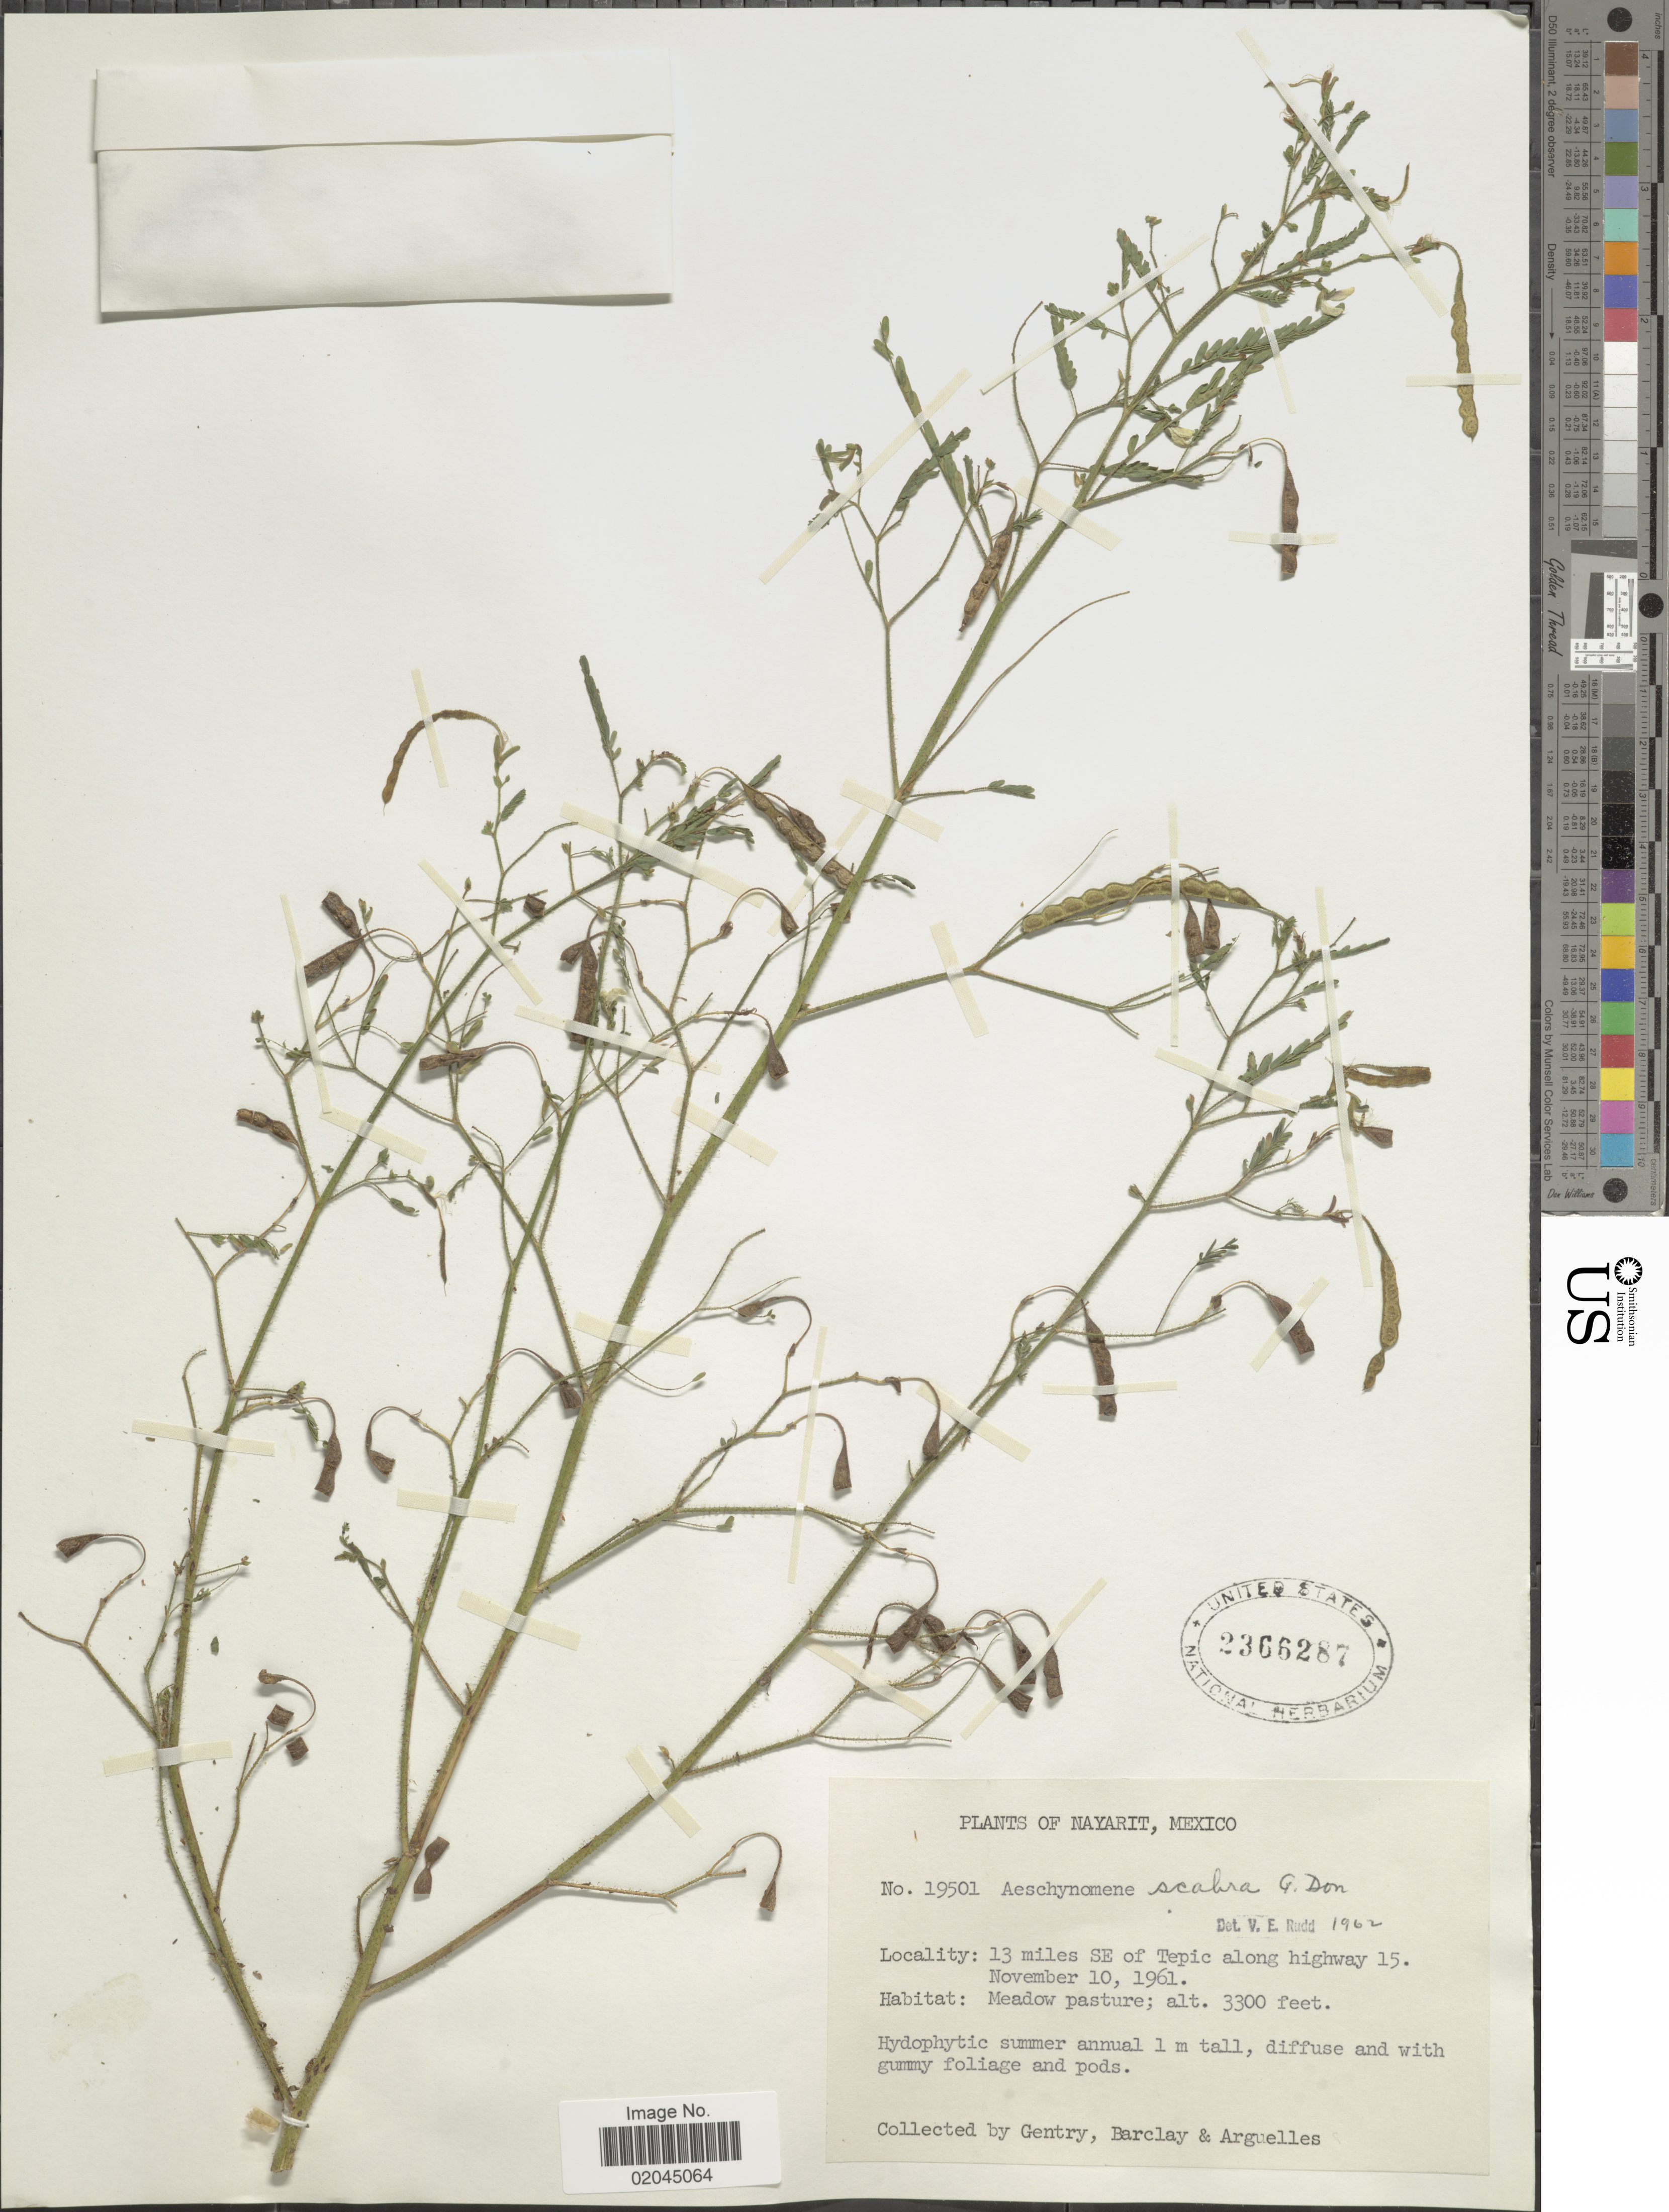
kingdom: Plantae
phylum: Tracheophyta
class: Magnoliopsida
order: Fabales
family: Fabaceae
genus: Aeschynomene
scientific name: Aeschynomene scabra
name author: G. Don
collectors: Gentry, --, -- Barclay & Arguelles, --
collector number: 19501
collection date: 1961-11-10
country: Mexico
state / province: Nayarit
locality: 13 miles SE of Tepic along highway 15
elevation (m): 1006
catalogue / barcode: US 2366287